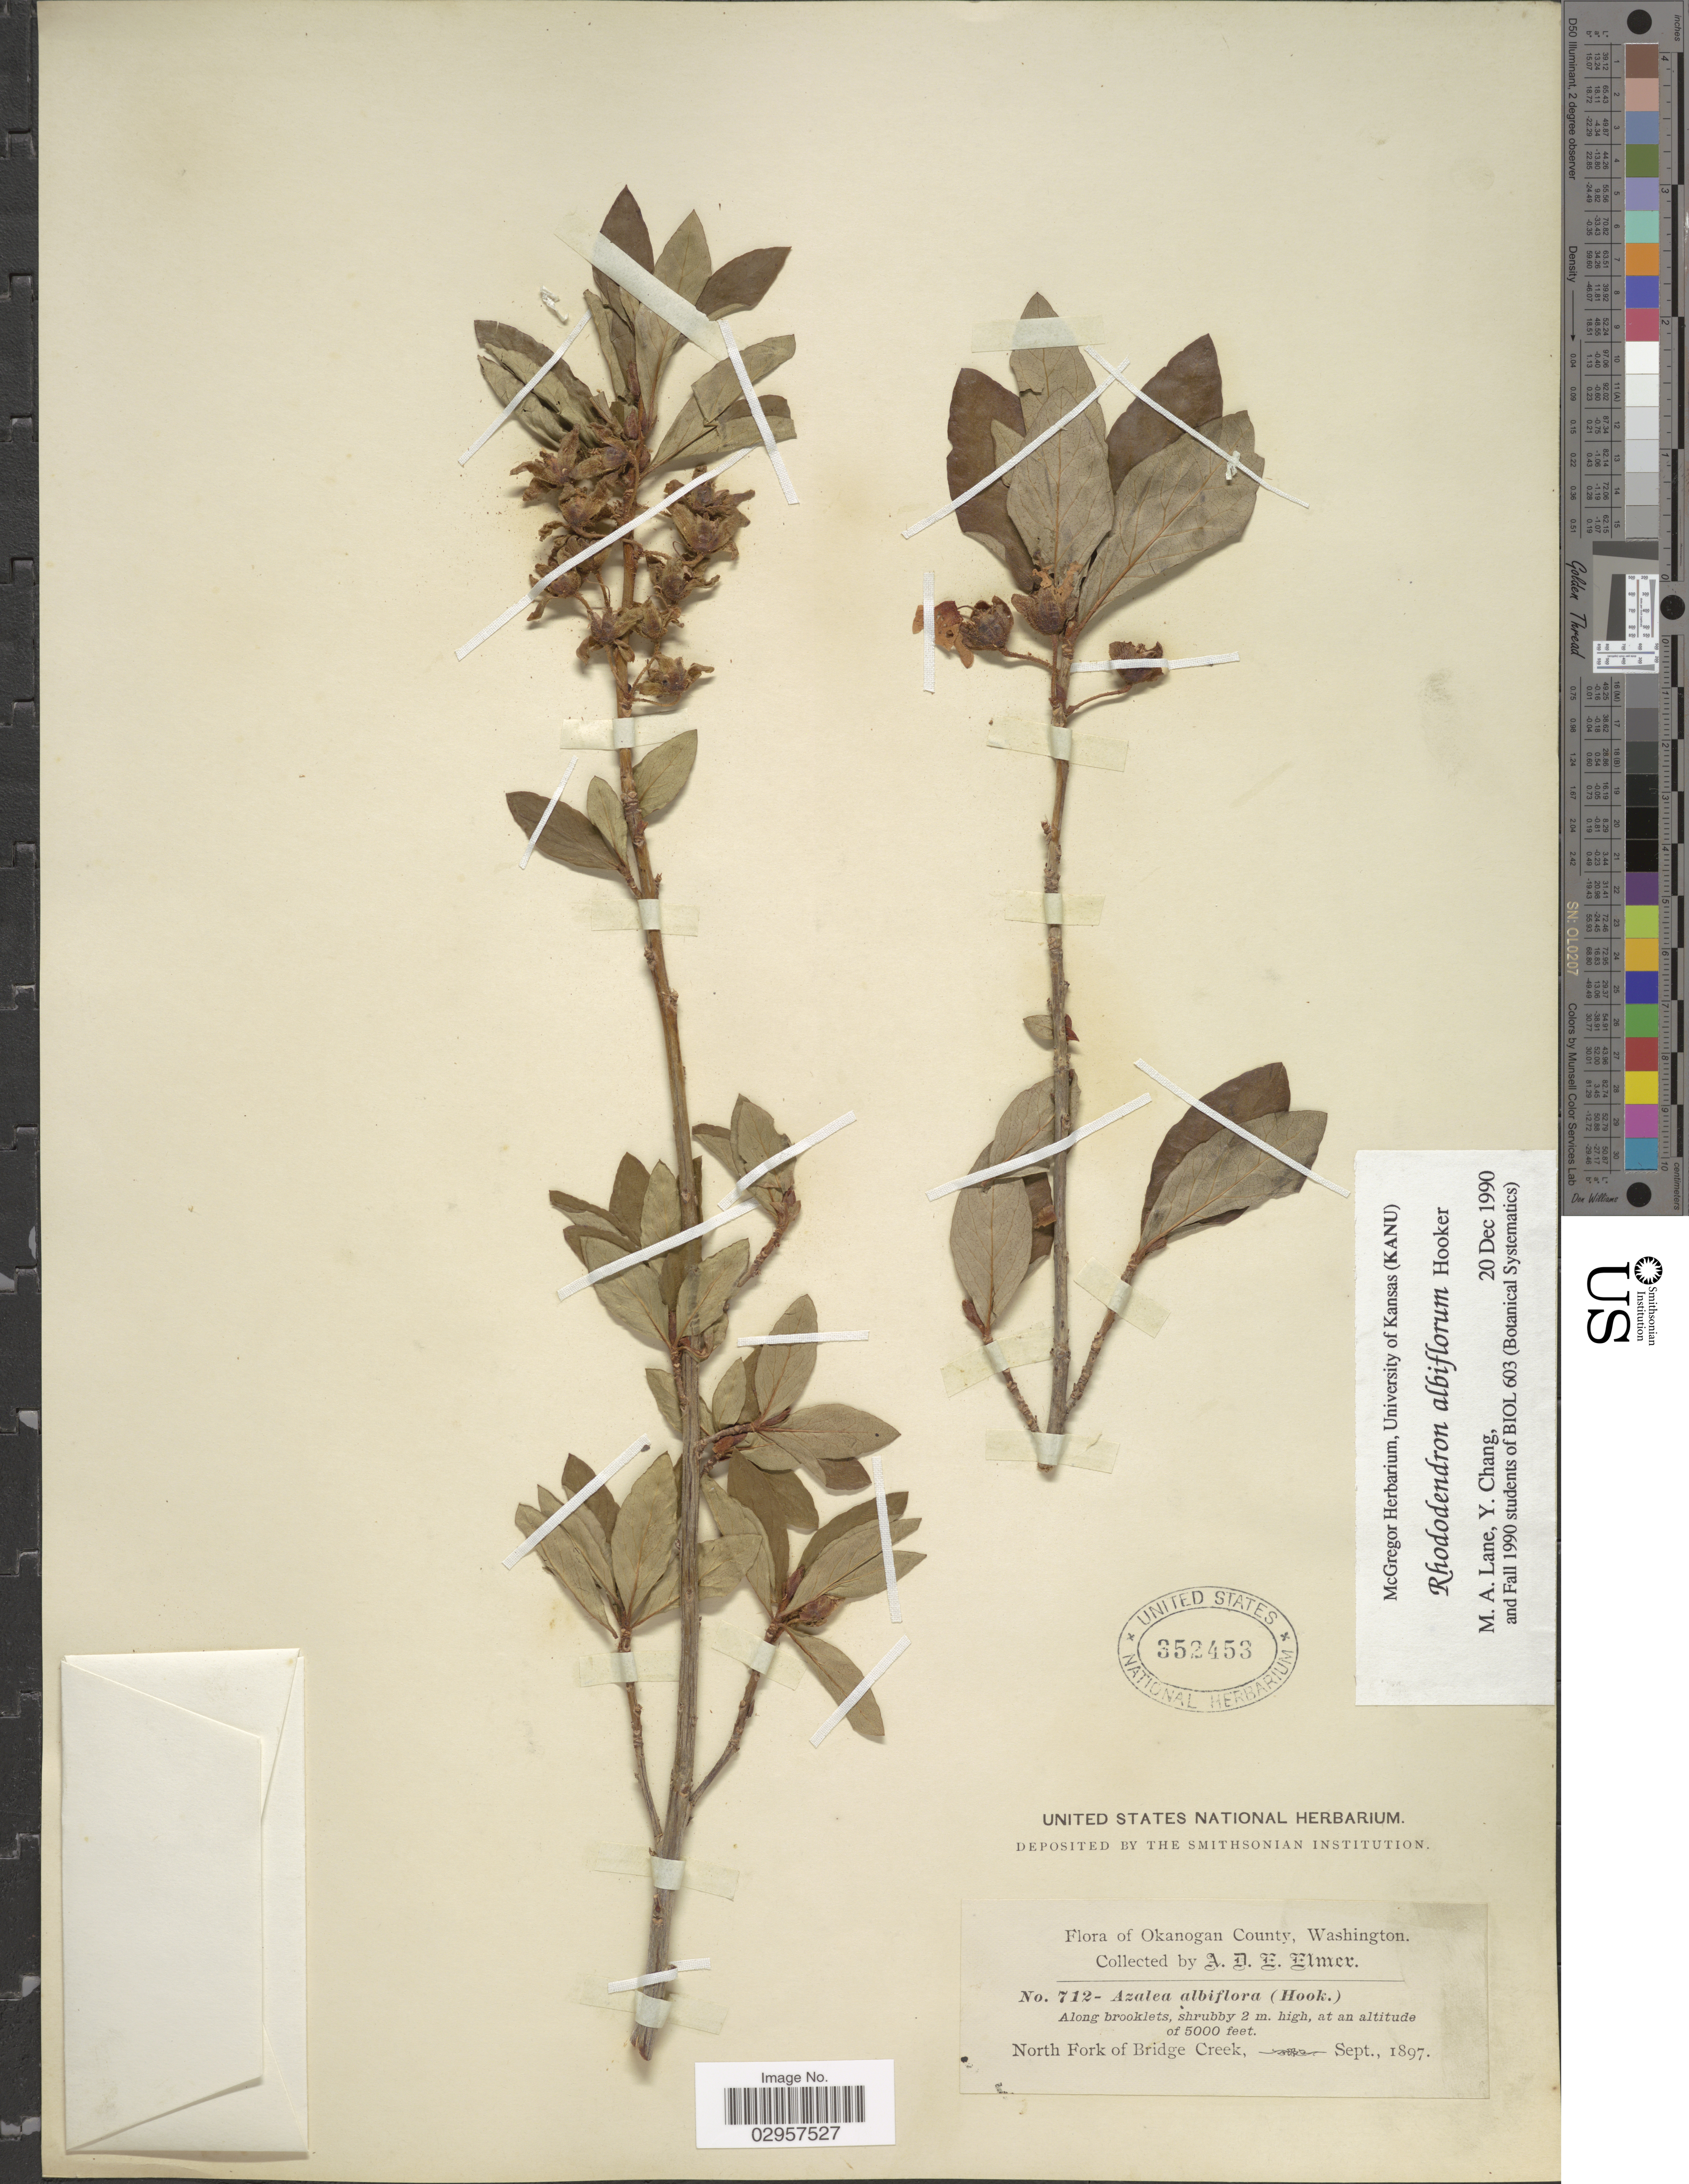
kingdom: Plantae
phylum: Tracheophyta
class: Magnoliopsida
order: Ericales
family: Ericaceae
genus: Rhododendron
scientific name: Rhododendron albiflorum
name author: Hook.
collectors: A. D. E. Elmer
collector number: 712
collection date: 1897-09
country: United States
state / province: Washington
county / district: Okanogan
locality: Okanogan County. North Fork of Bridge Creek.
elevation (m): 1524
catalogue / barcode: US 352453